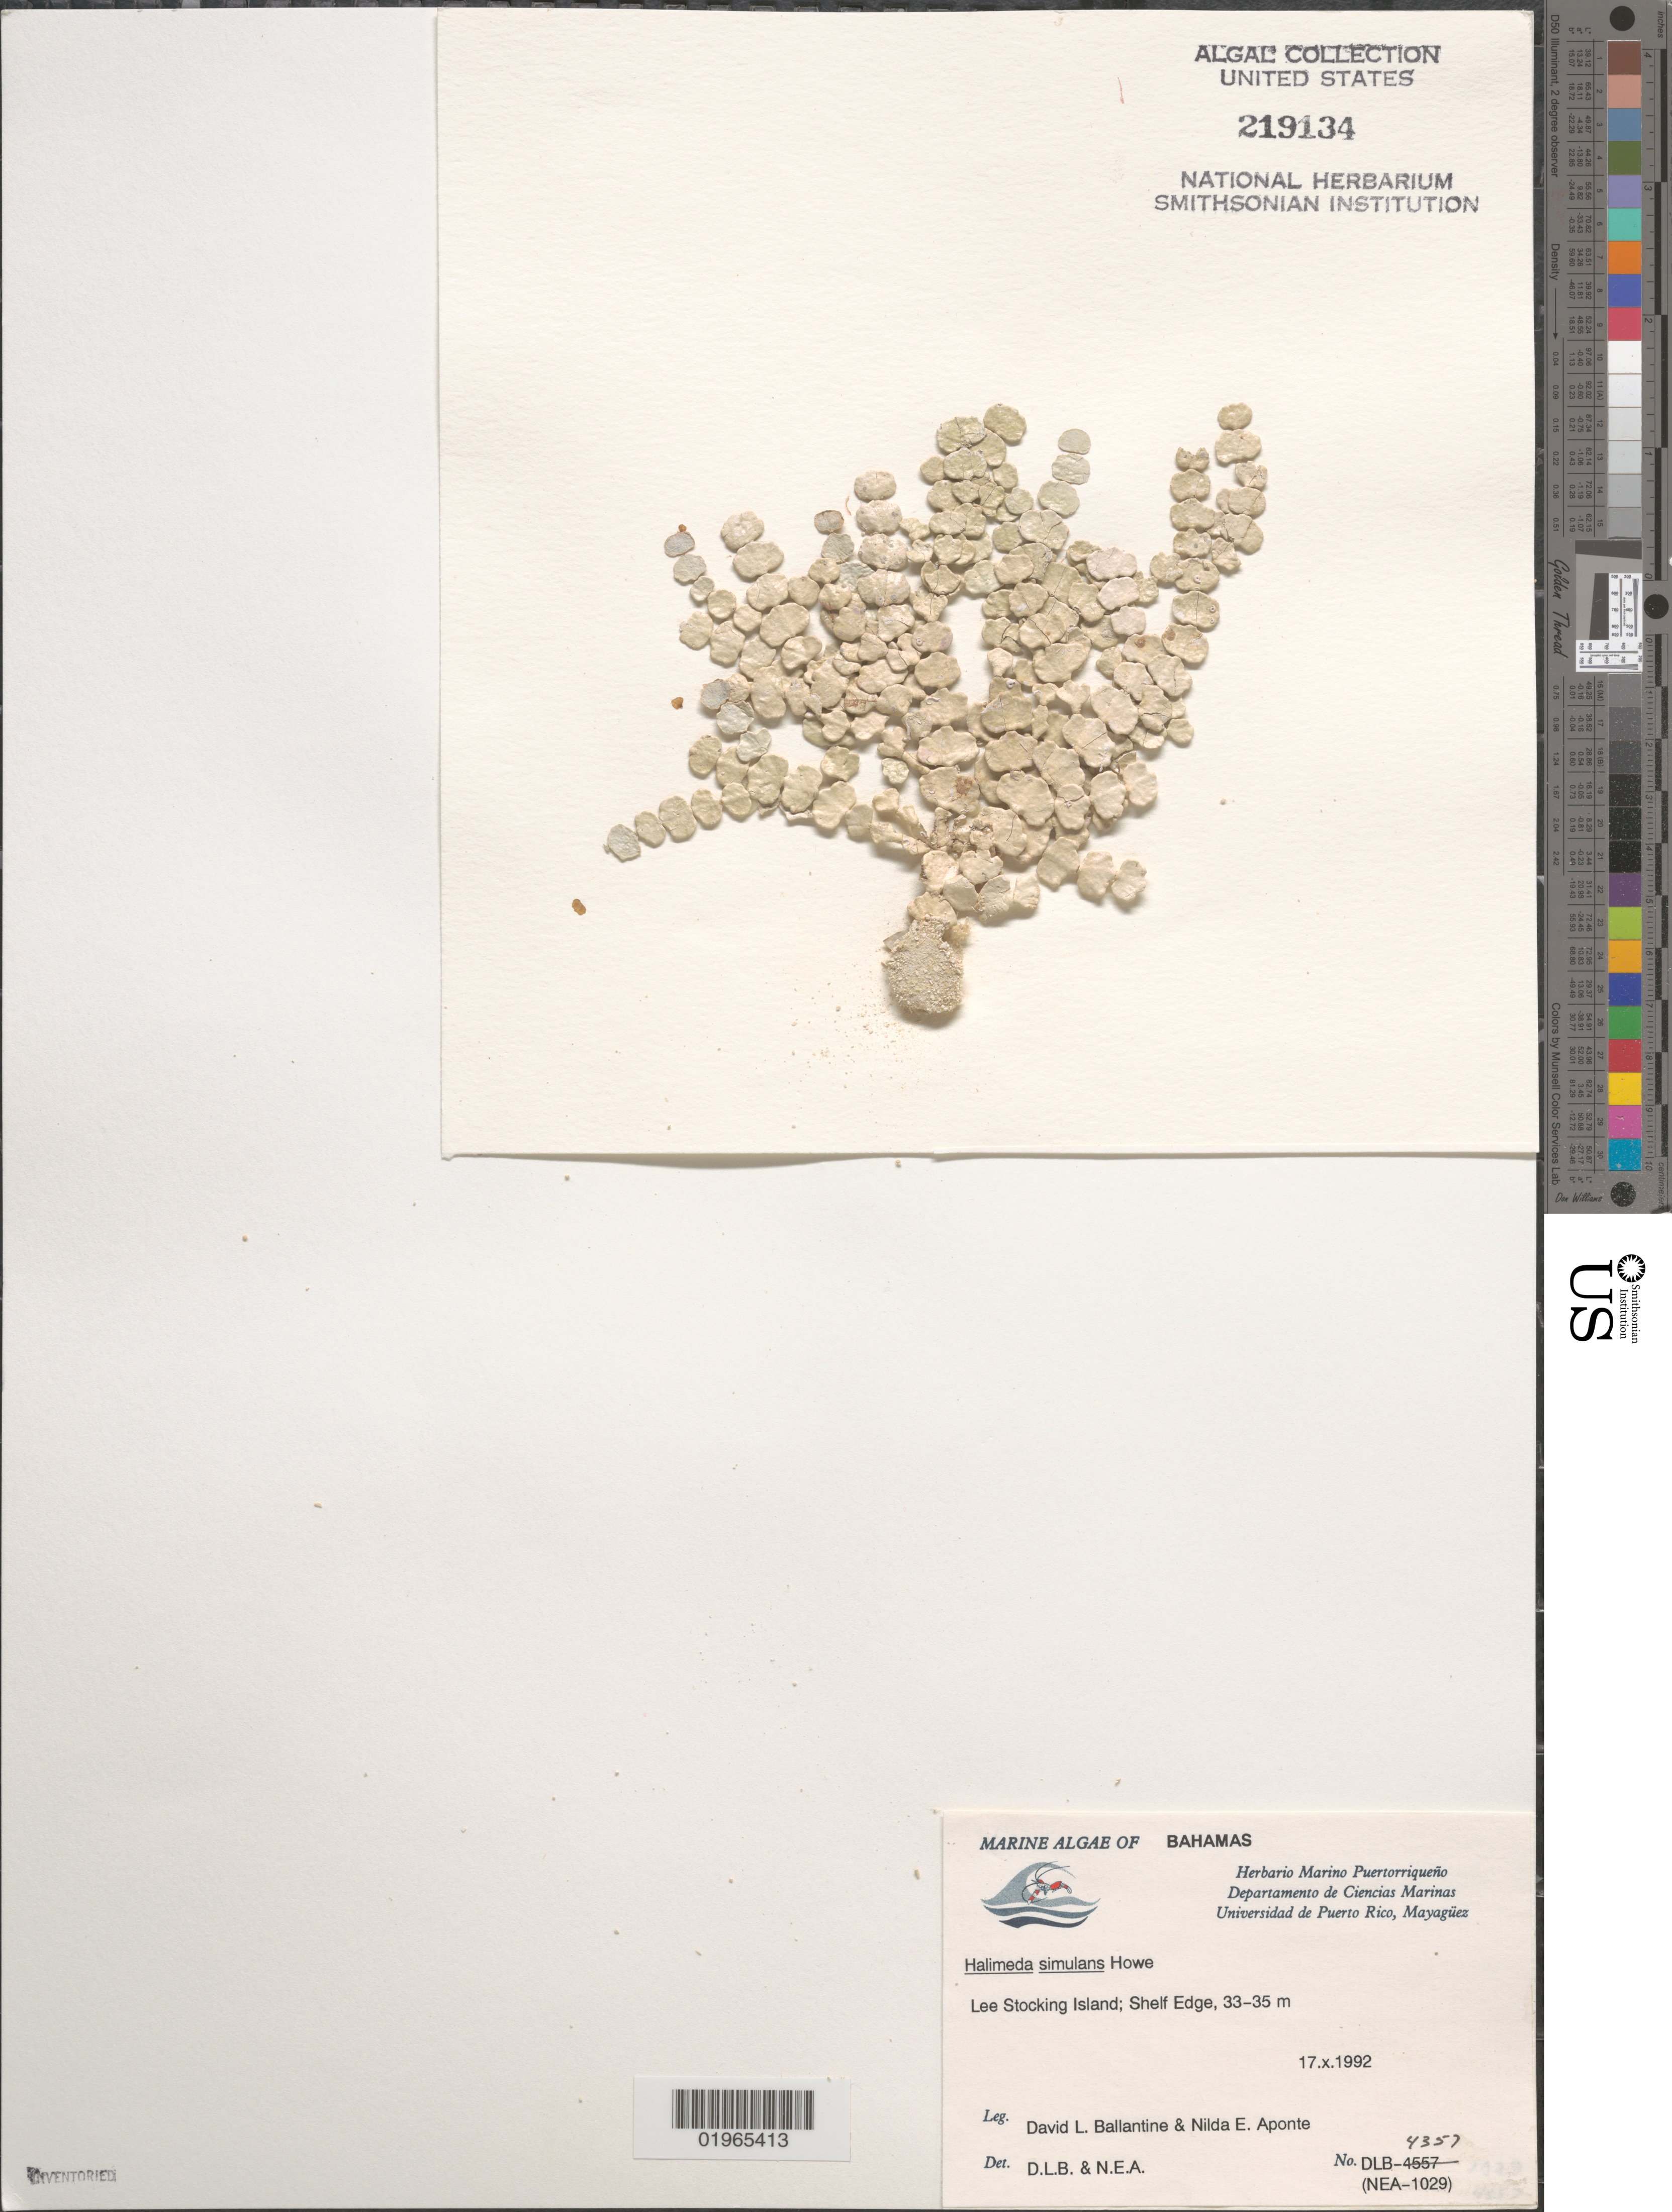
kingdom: Plantae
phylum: Chlorophyta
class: Ulvophyceae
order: Bryopsidales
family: Halimedaceae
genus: Halimeda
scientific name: Halimeda simulans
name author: M. Howe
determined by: Ballantine, D. L.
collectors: D.L. Ballantine & N. E. Aponte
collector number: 4357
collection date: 1992-10-17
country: Bahamas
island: Lee Stocking Island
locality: Shelf edge.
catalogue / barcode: US 219134